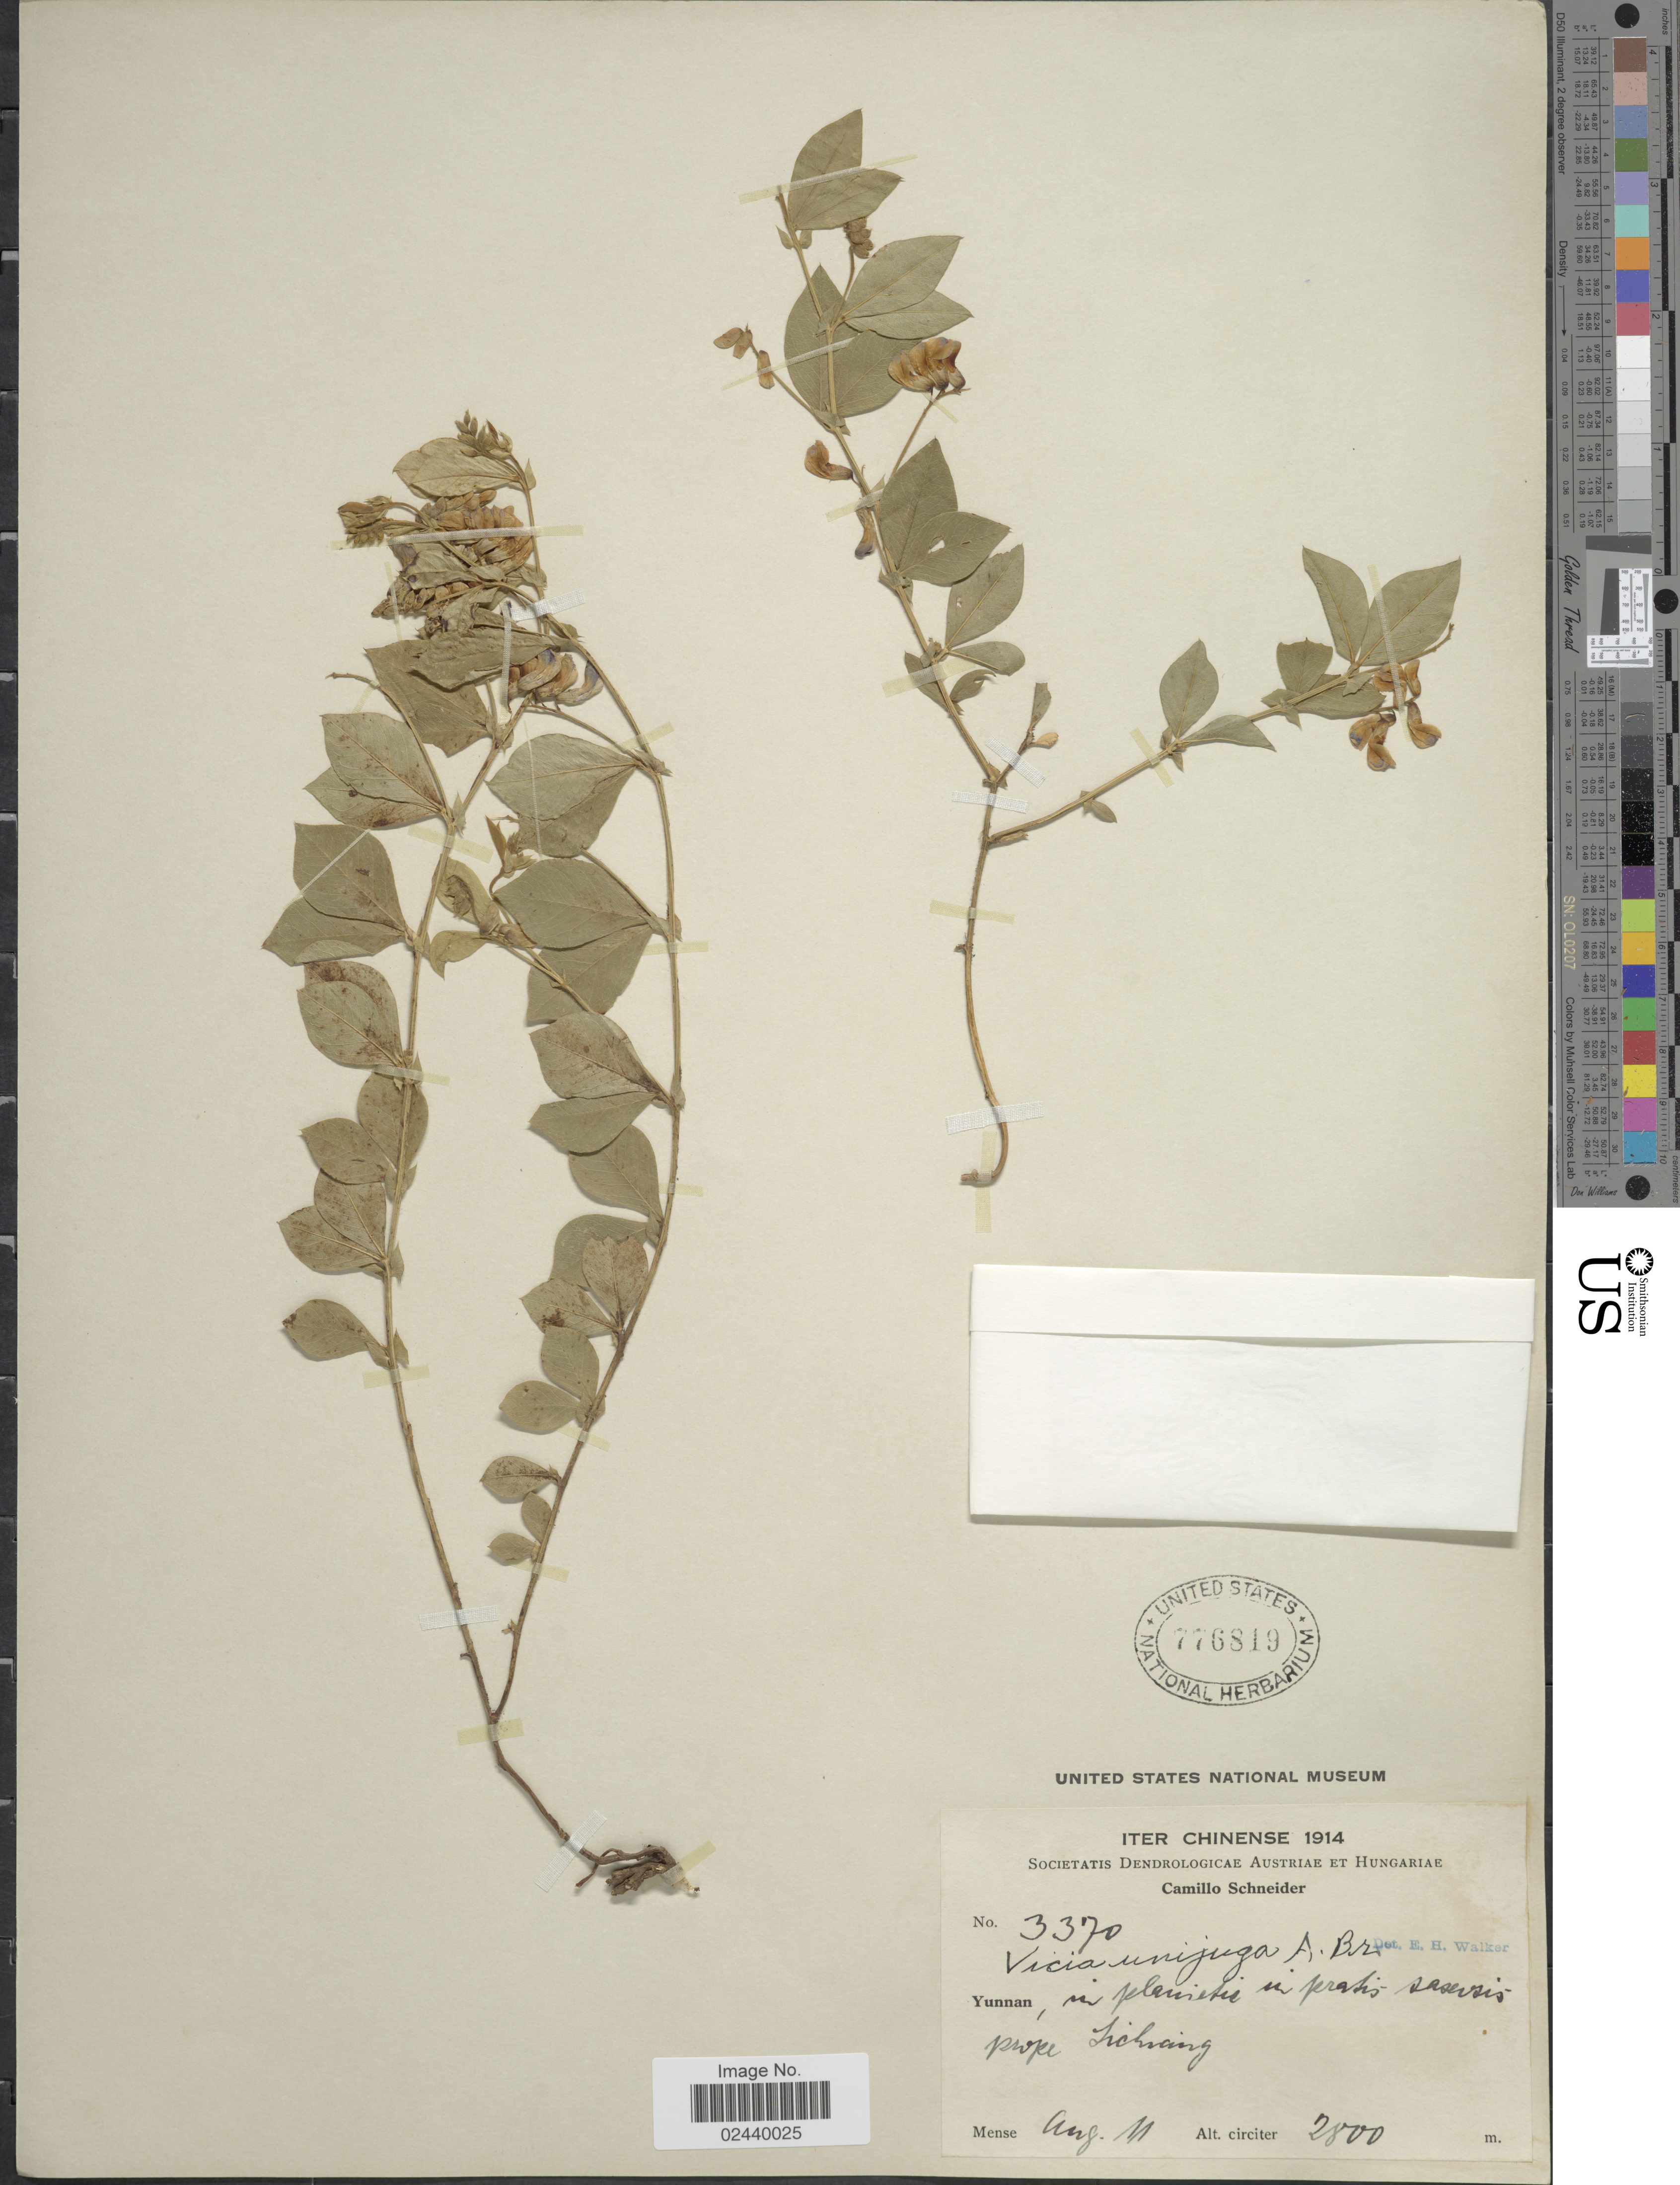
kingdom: Plantae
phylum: Tracheophyta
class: Magnoliopsida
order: Fabales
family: Fabaceae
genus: Vicia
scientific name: Vicia unijuga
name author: A. Braun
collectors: C. K. Schneider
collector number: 3370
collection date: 1914-08-11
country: China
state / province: Yunnan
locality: In planitic in pratis sasersis prope Lichiang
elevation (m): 2800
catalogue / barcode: US 776819